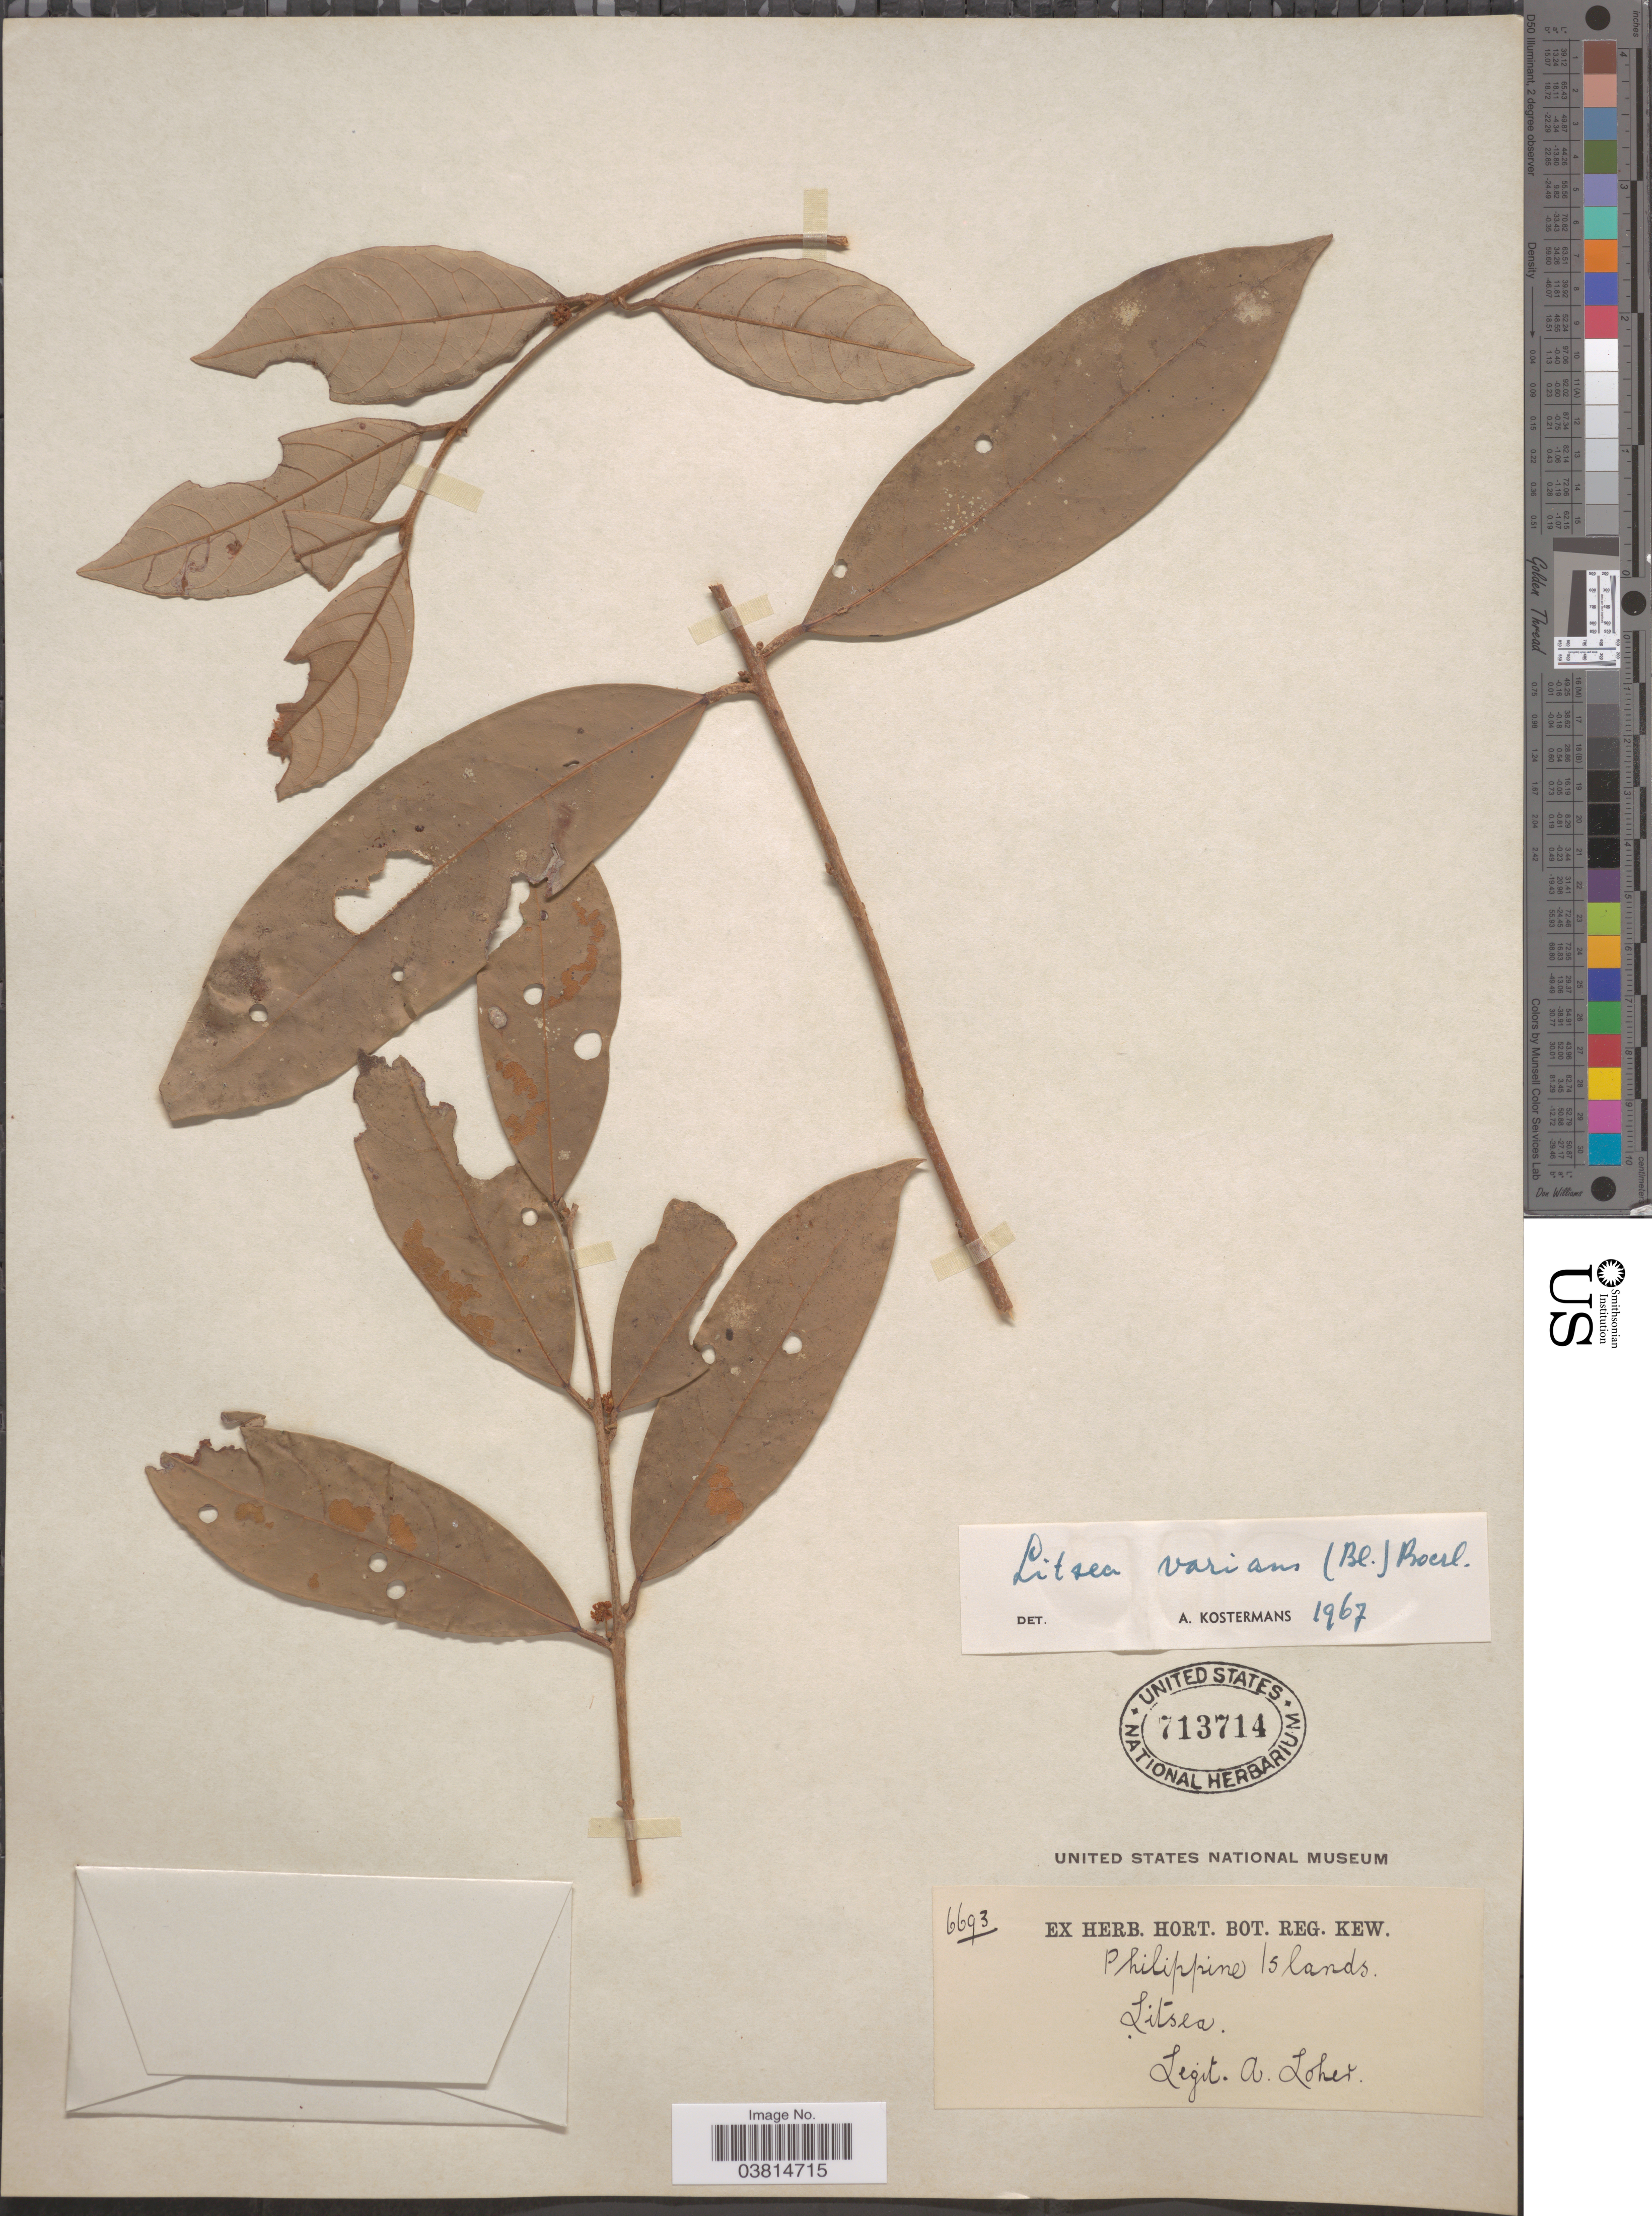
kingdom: Plantae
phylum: Tracheophyta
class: Magnoliopsida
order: Laurales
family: Lauraceae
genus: Litsea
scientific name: Litsea varians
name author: (Blume) Boerl.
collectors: A. Loher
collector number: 6693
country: Philippines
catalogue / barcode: US 713714